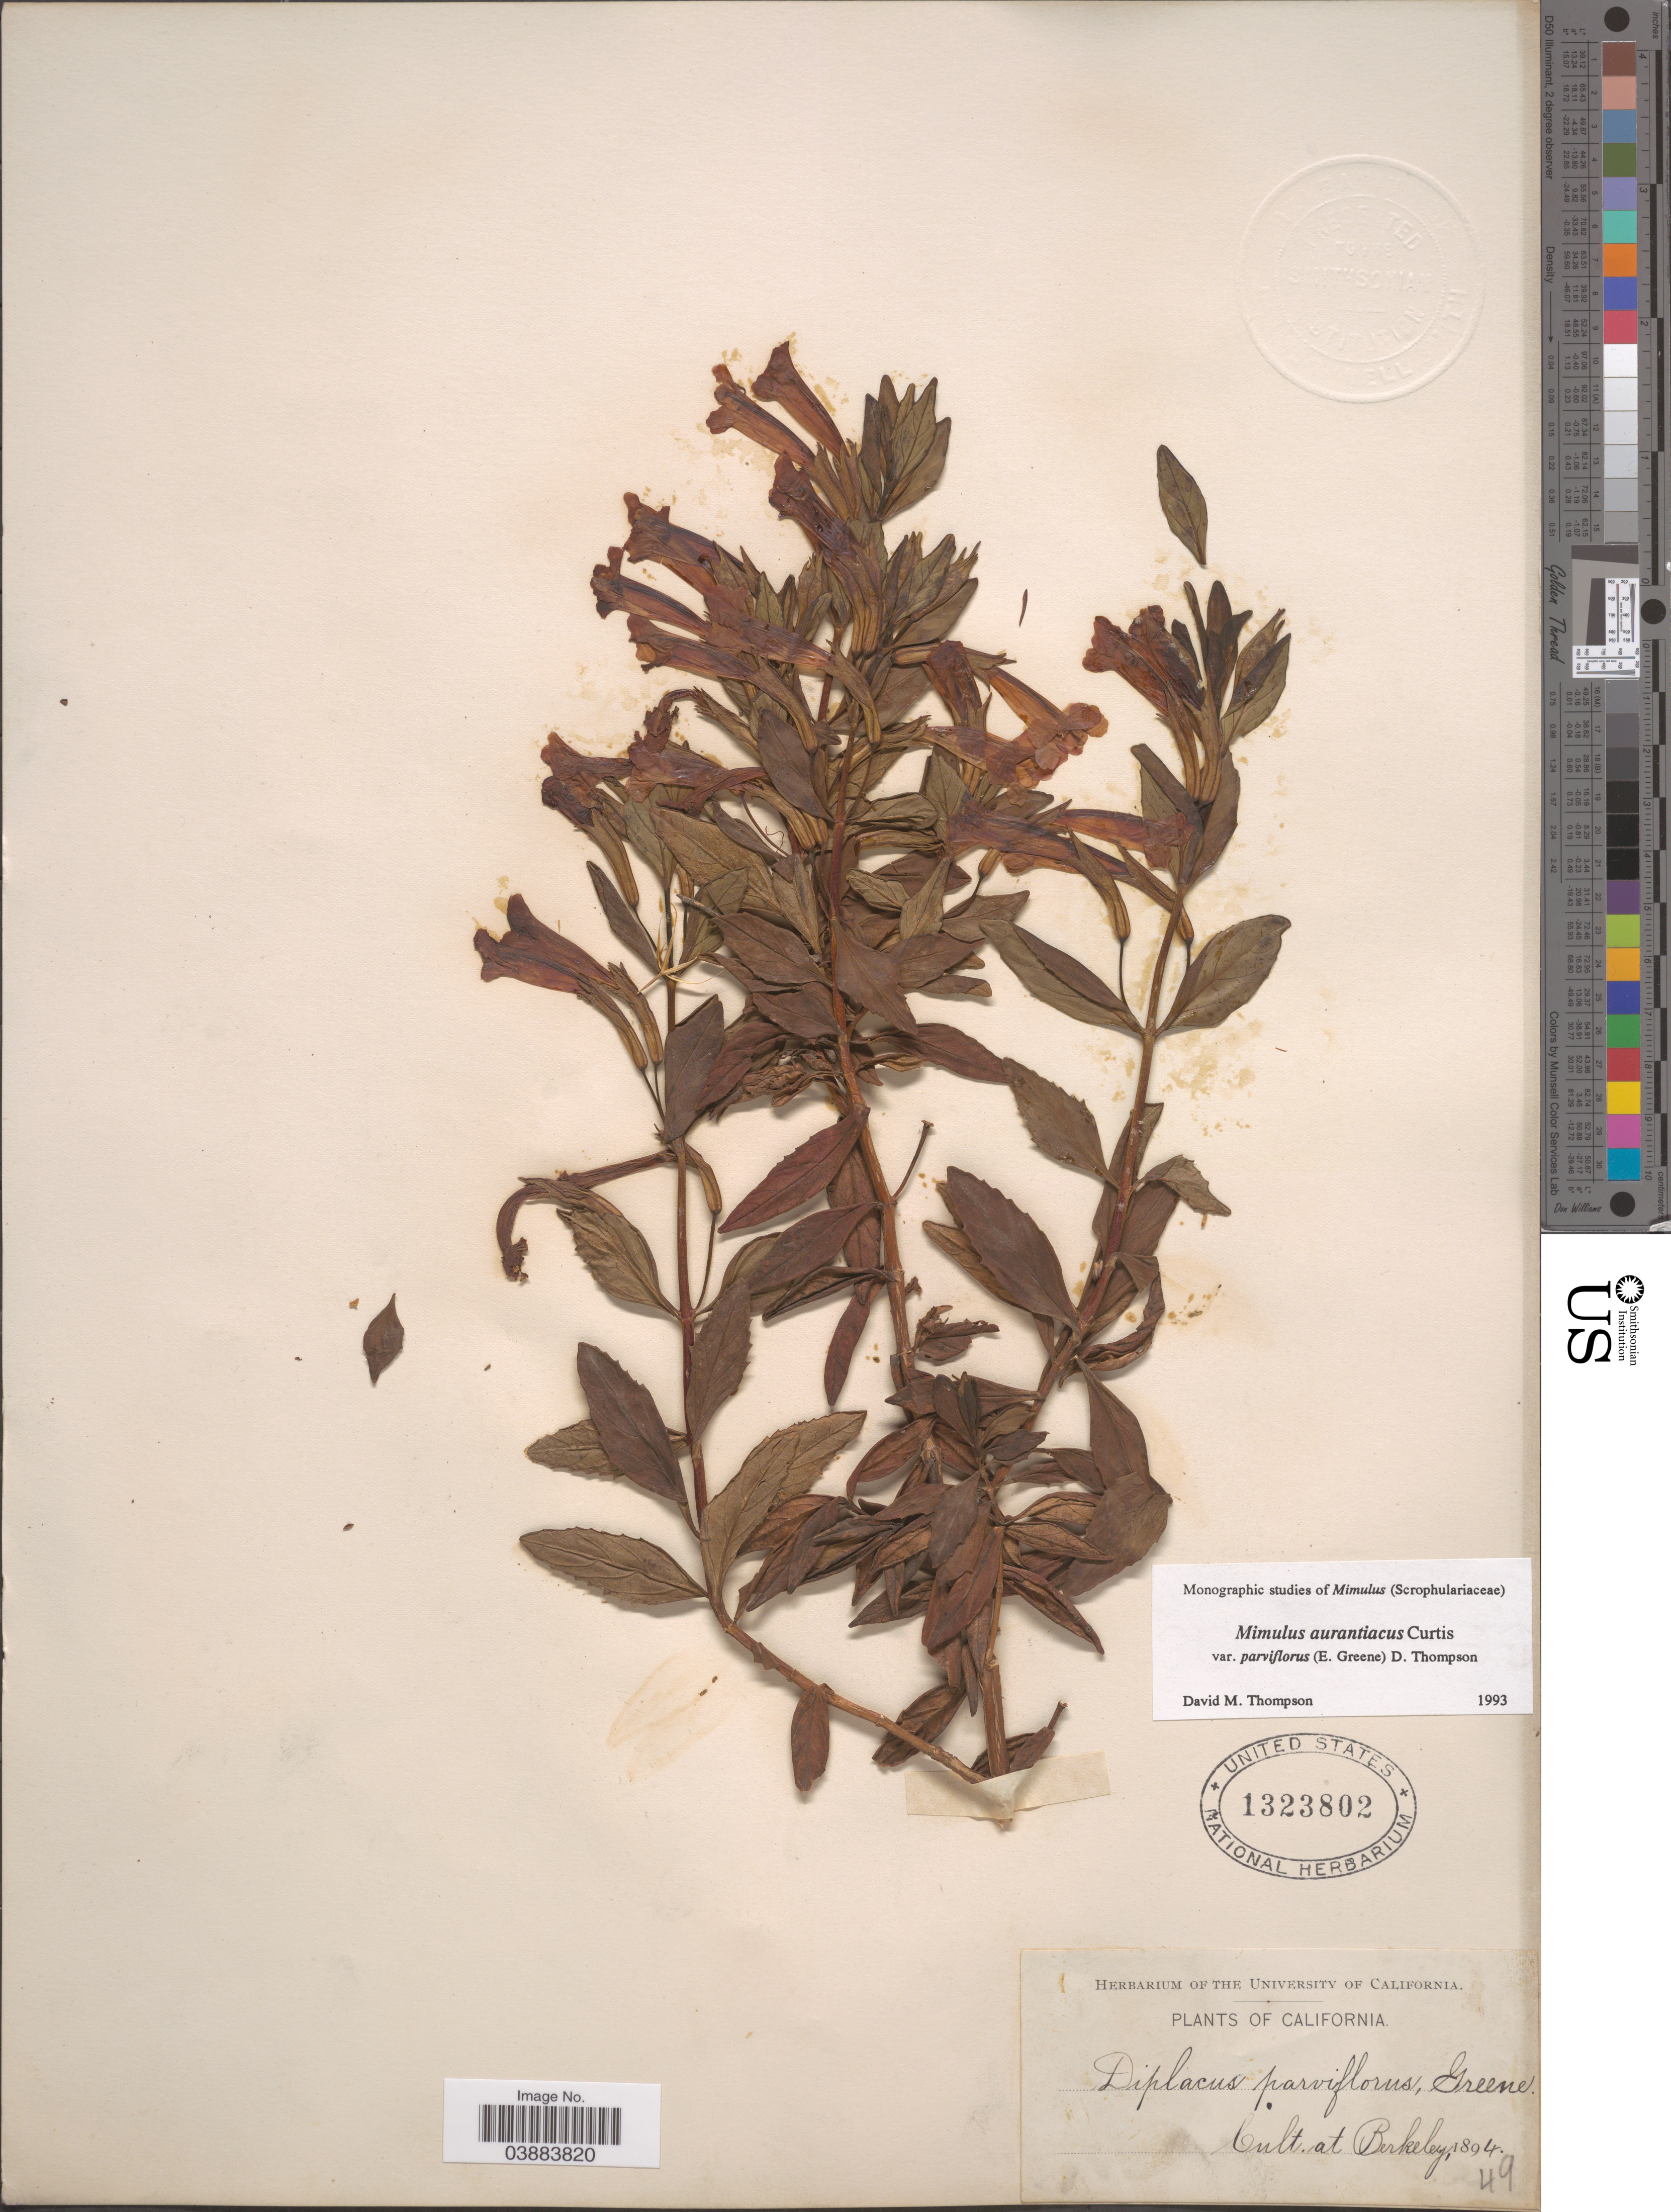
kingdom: Plantae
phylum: Tracheophyta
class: Magnoliopsida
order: Lamiales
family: Phrymaceae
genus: Diplacus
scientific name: Diplacus aurantiacus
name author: (Curtis) Jeps.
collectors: ex herb. Univ. of California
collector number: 49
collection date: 1894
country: United States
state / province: California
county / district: Alameda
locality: Berkeley.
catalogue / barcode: US 1323802